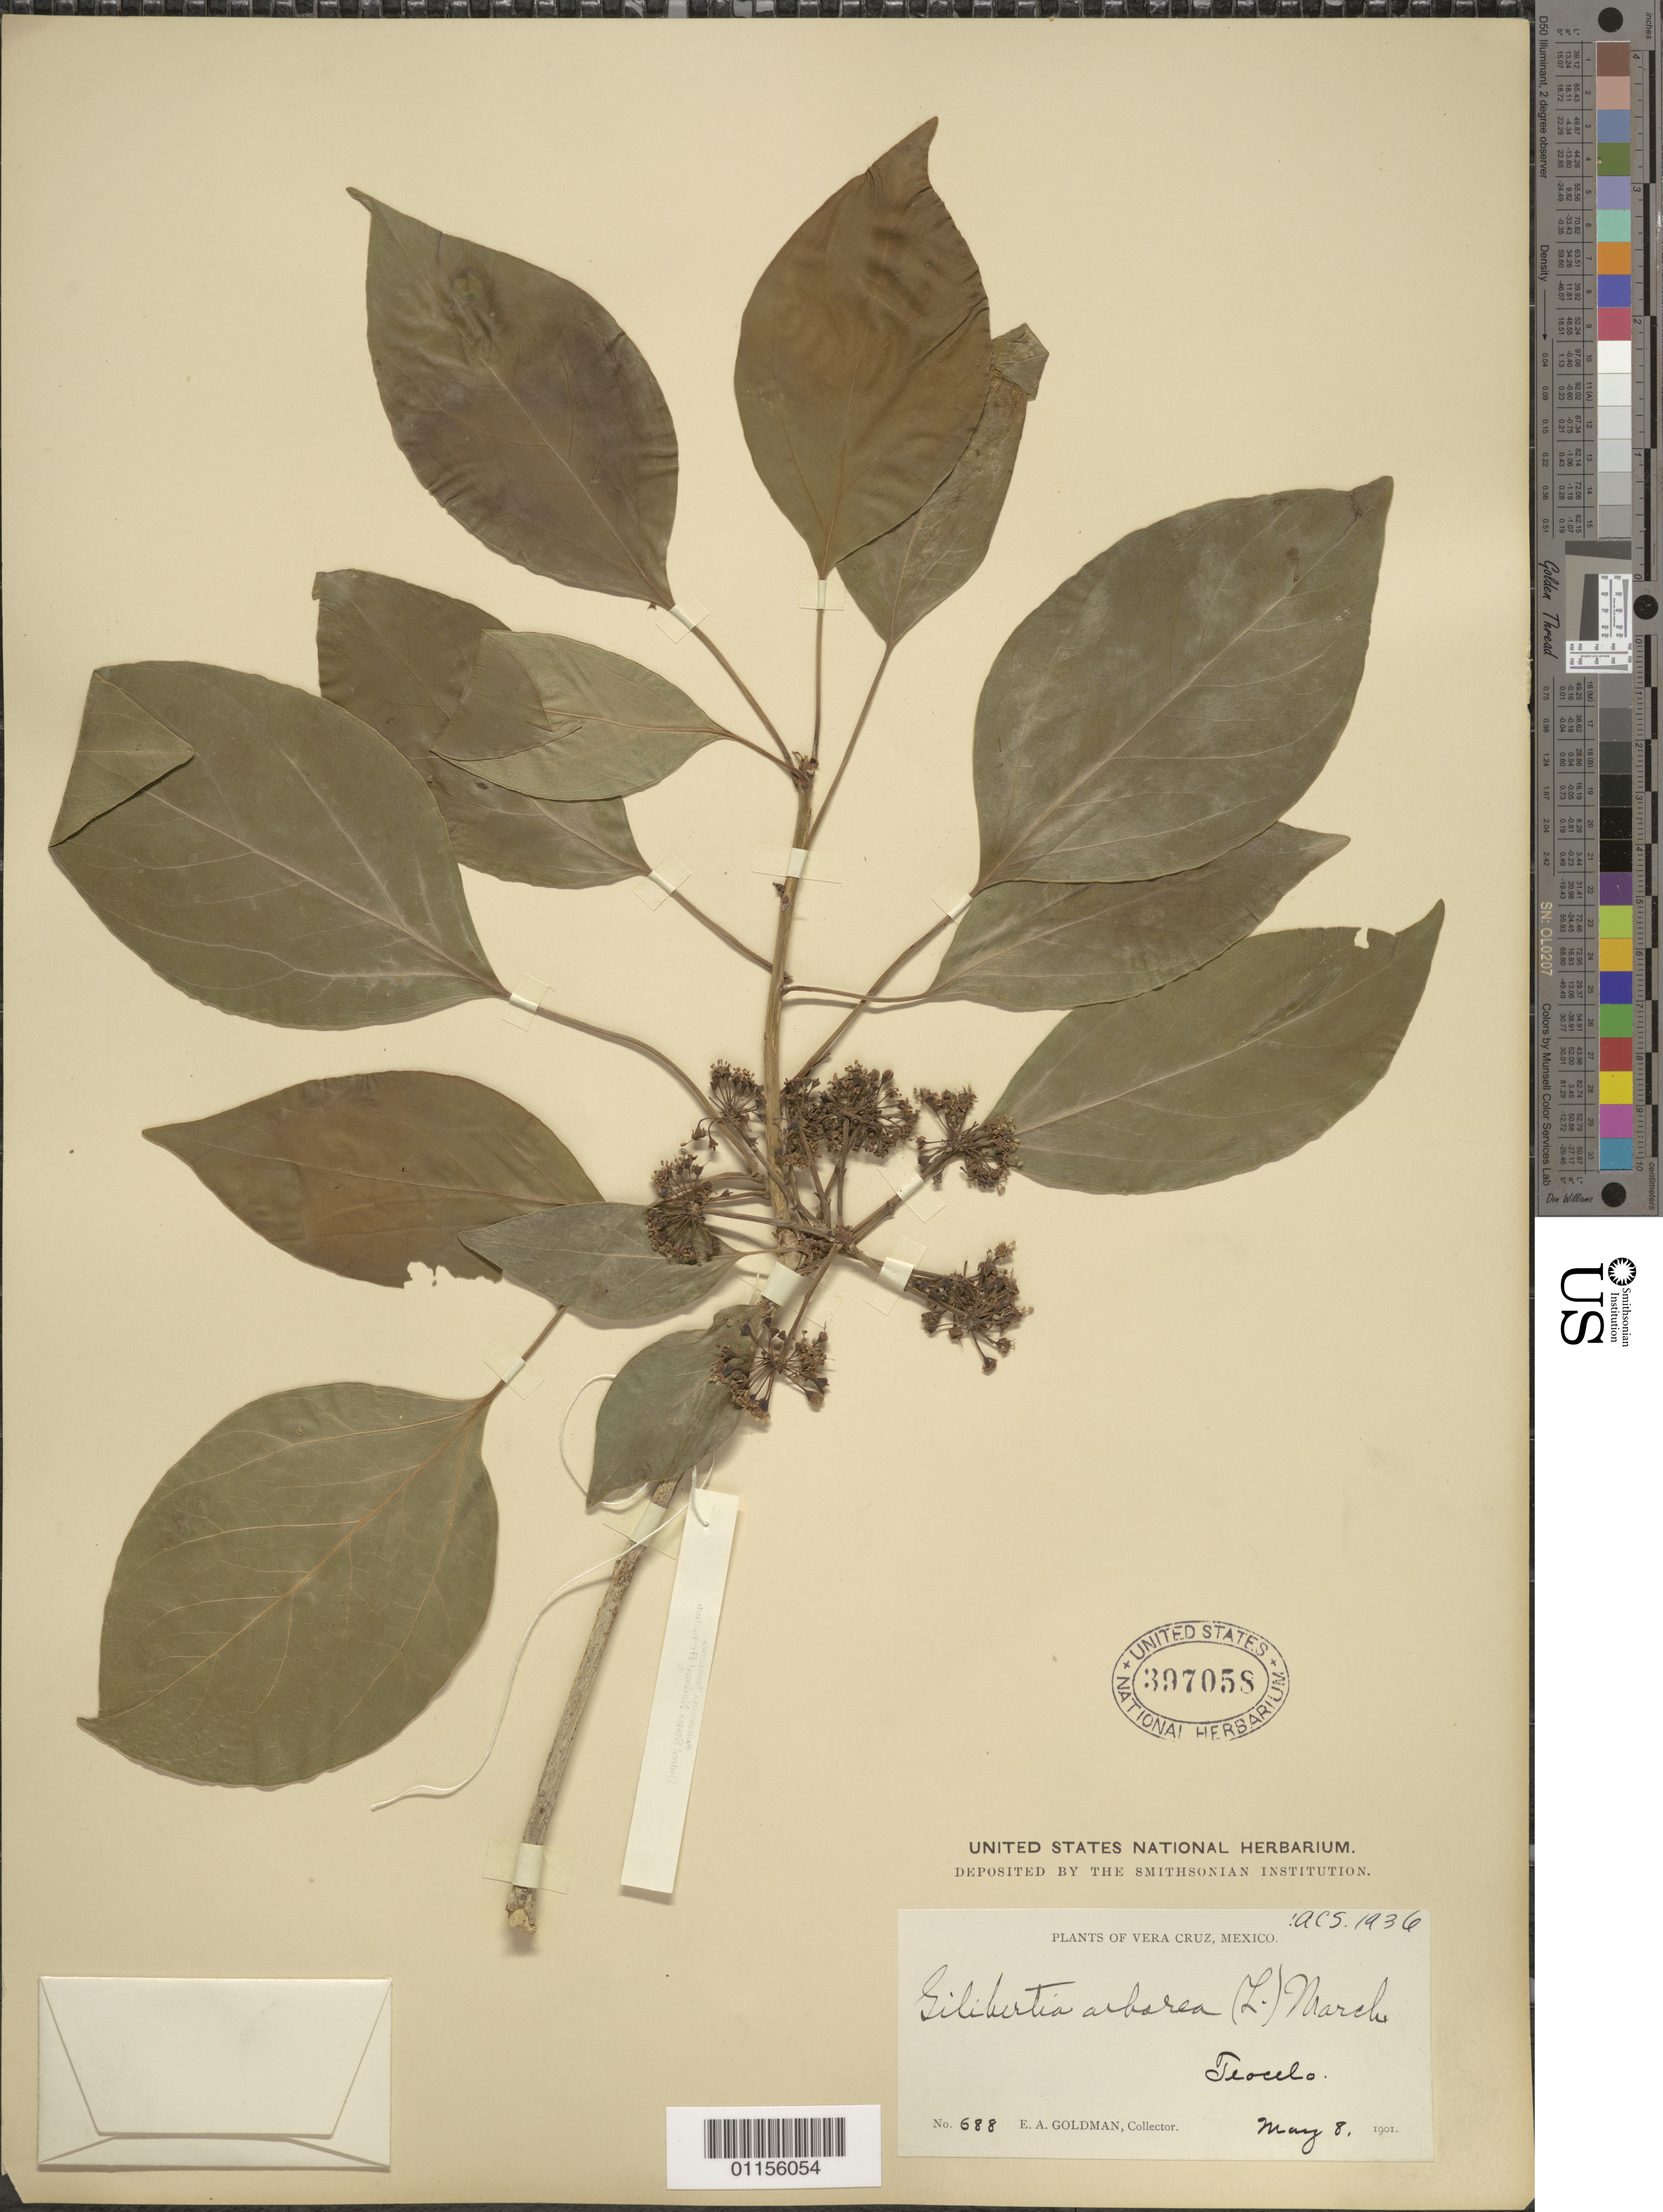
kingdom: Plantae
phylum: Tracheophyta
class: Magnoliopsida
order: Apiales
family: Araliaceae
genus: Dendropanax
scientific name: Dendropanax arboreus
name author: (L.) Decne. & Planch.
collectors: E. A. Goldman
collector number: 688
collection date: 1901-05-08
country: Mexico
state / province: Veracruz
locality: Teocelo.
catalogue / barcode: US 397058